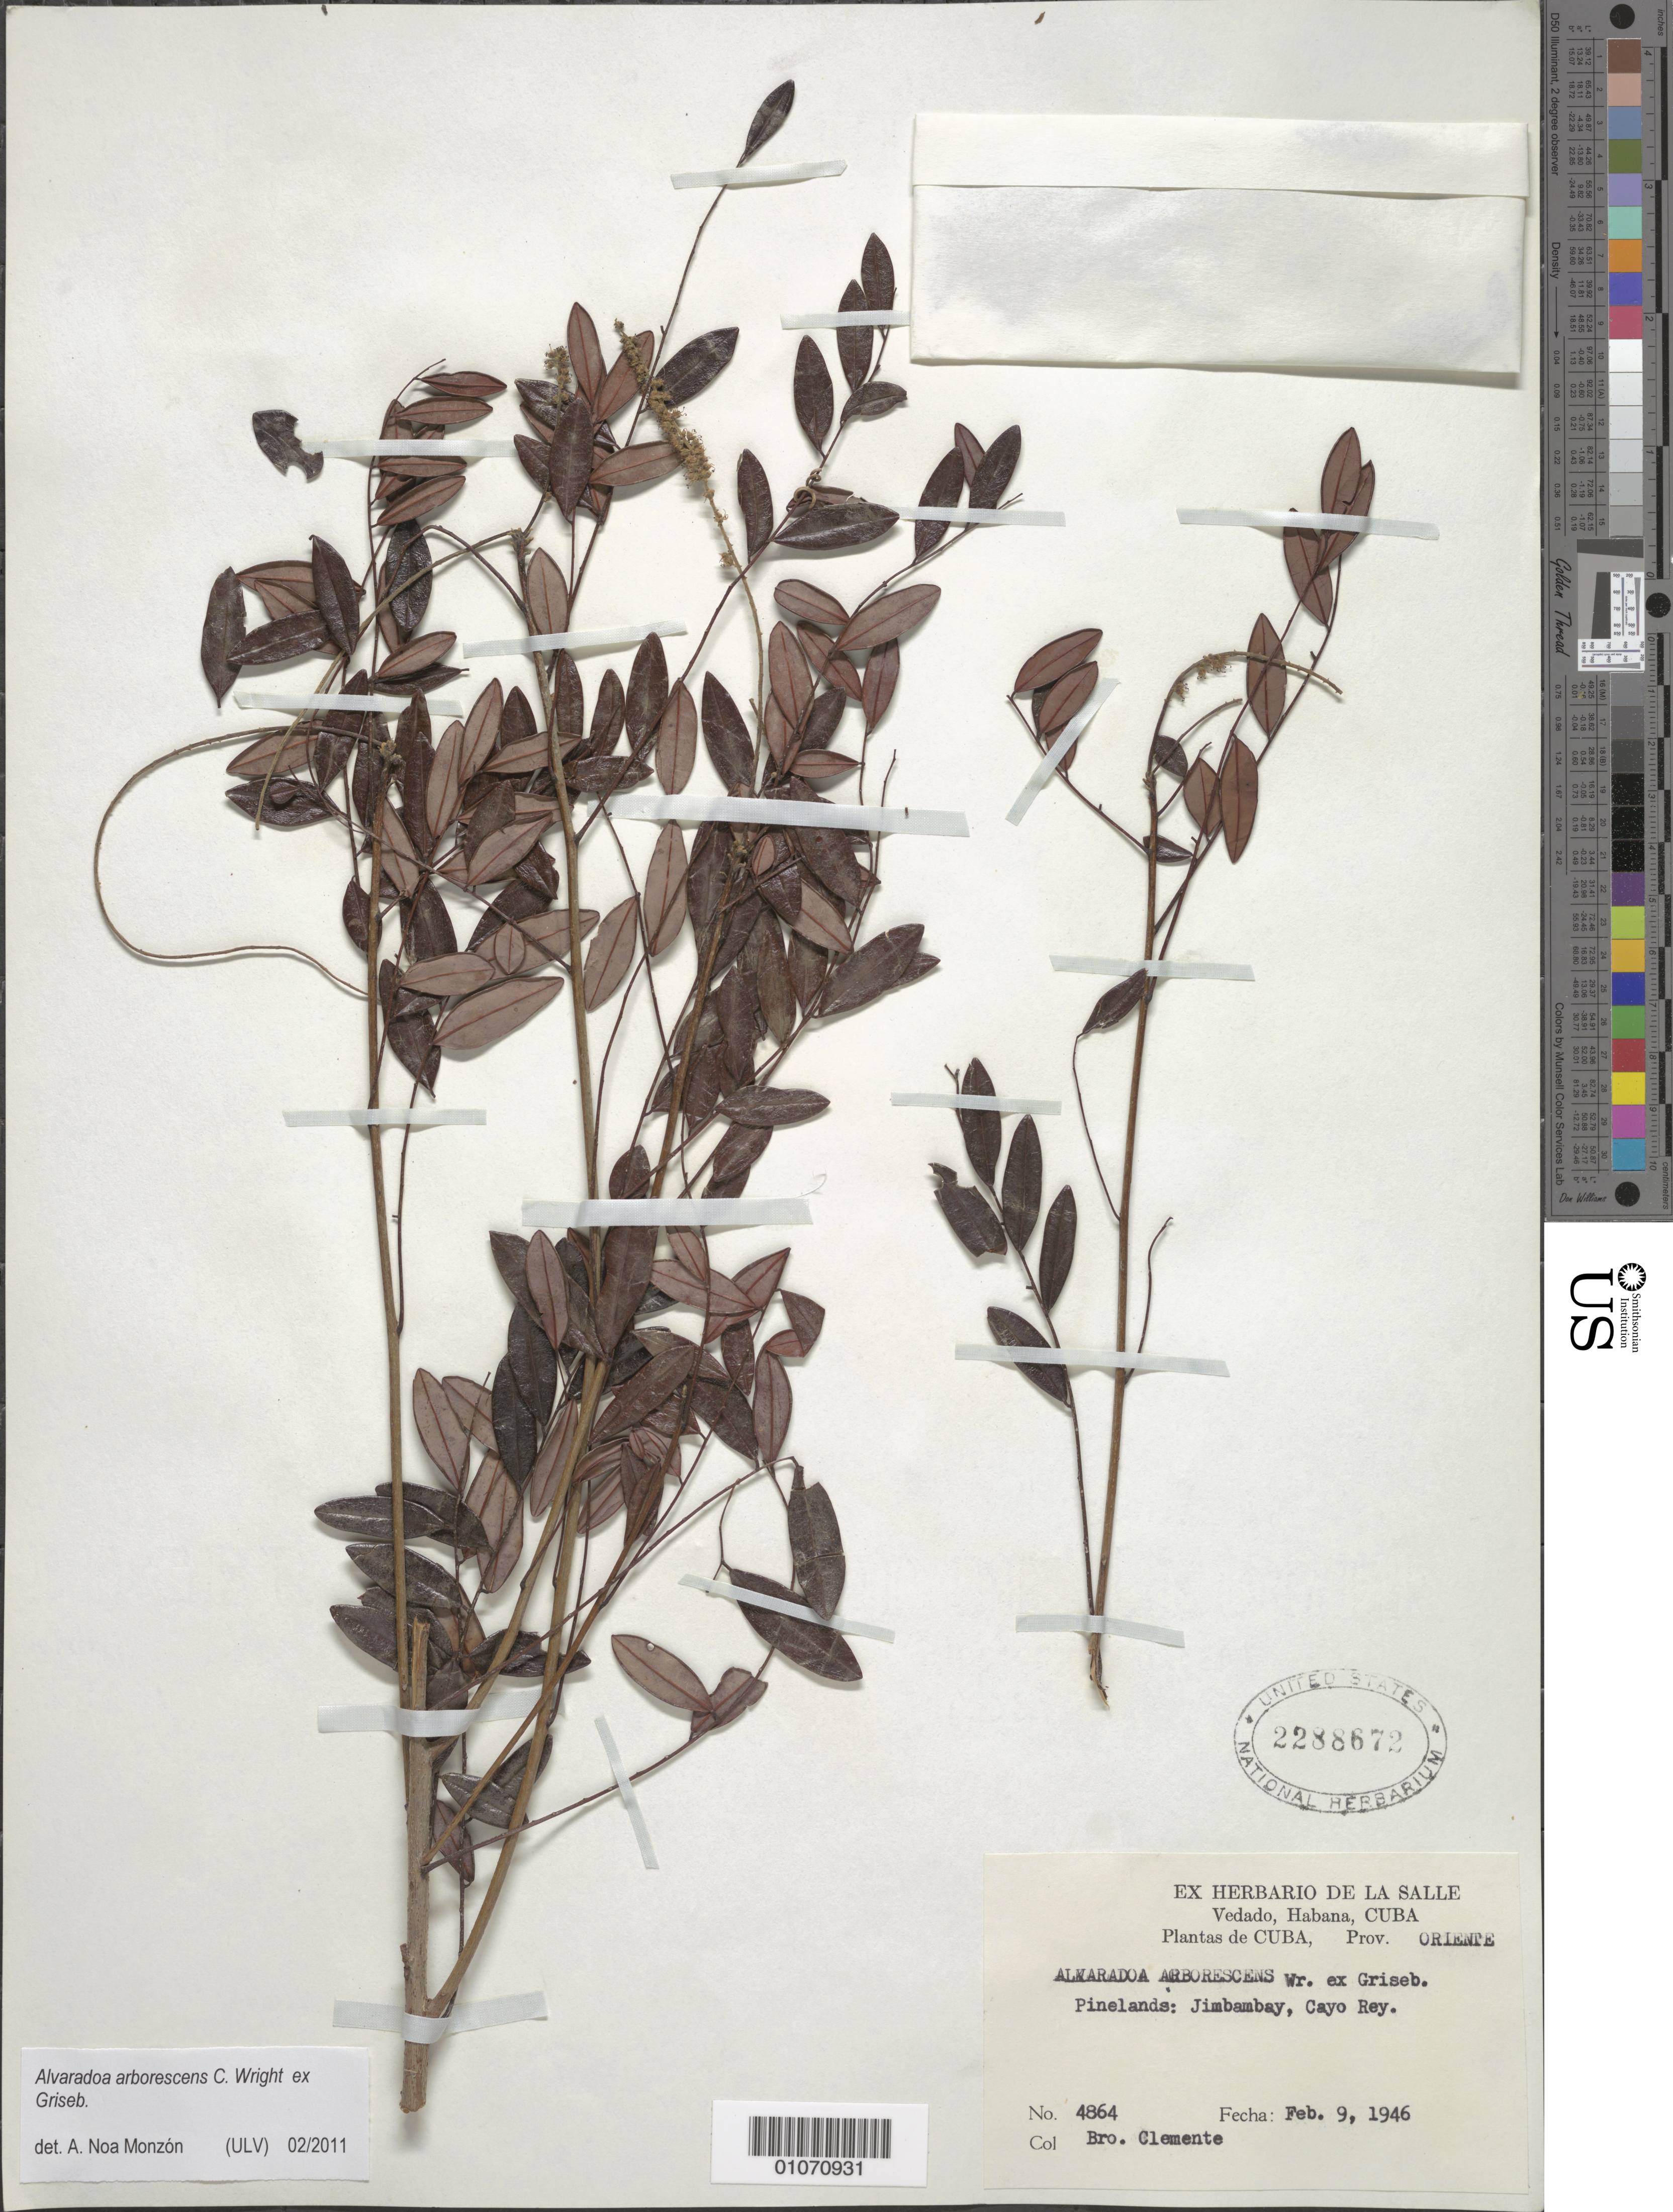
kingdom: Plantae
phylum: Tracheophyta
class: Magnoliopsida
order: Picramniales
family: Picramniaceae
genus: Alvaradoa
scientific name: Alvaradoa arborescens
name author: C. Wright in Griseb.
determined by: Noa Monzón, A.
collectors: Bro. Clemente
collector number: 4864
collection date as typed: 09 Feb 1946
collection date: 1946-02-09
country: Cuba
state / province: Oriente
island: Cuba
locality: Jimbambay, Cayo Rey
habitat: Pinelands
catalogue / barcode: US 2288672